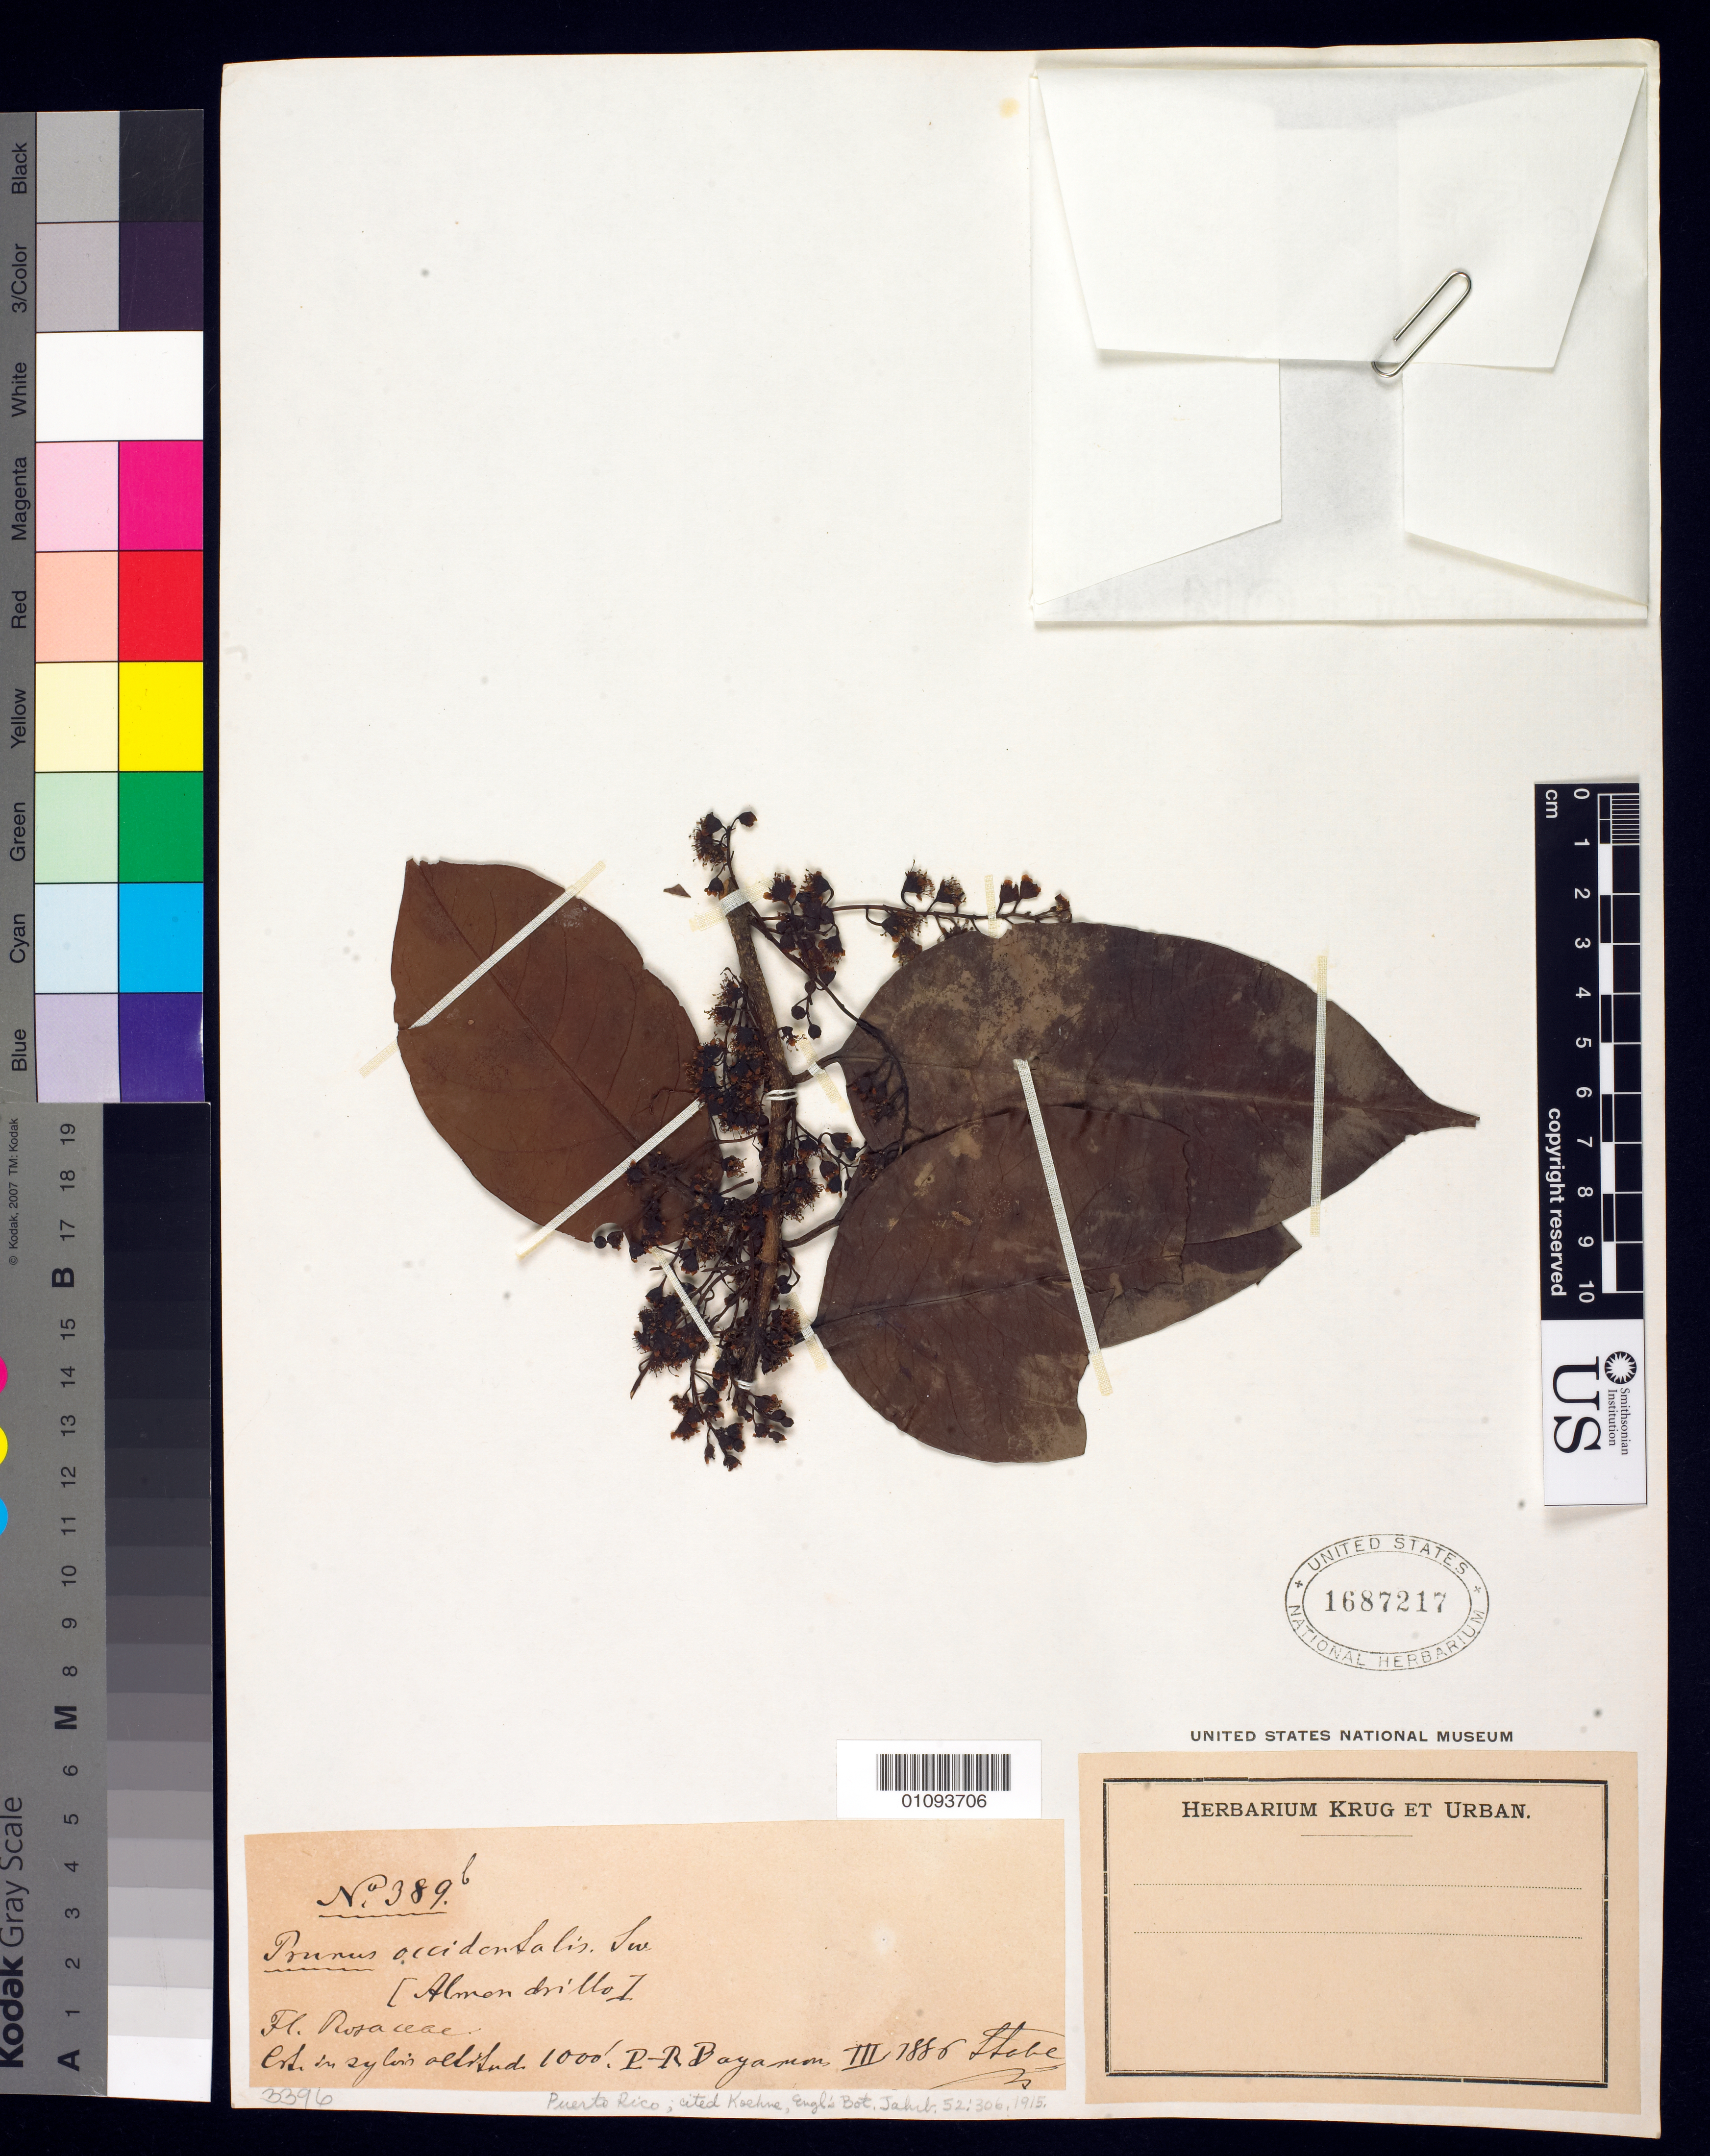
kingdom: Plantae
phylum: Tracheophyta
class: Magnoliopsida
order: Rosales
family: Rosaceae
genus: Prunus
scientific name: Prunus occidentalis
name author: Sw.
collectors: C. W. L. Krug & I. Urban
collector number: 389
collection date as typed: Mar 1886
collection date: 1886-03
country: Puerto Rico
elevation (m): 1000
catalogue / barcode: US 1687217